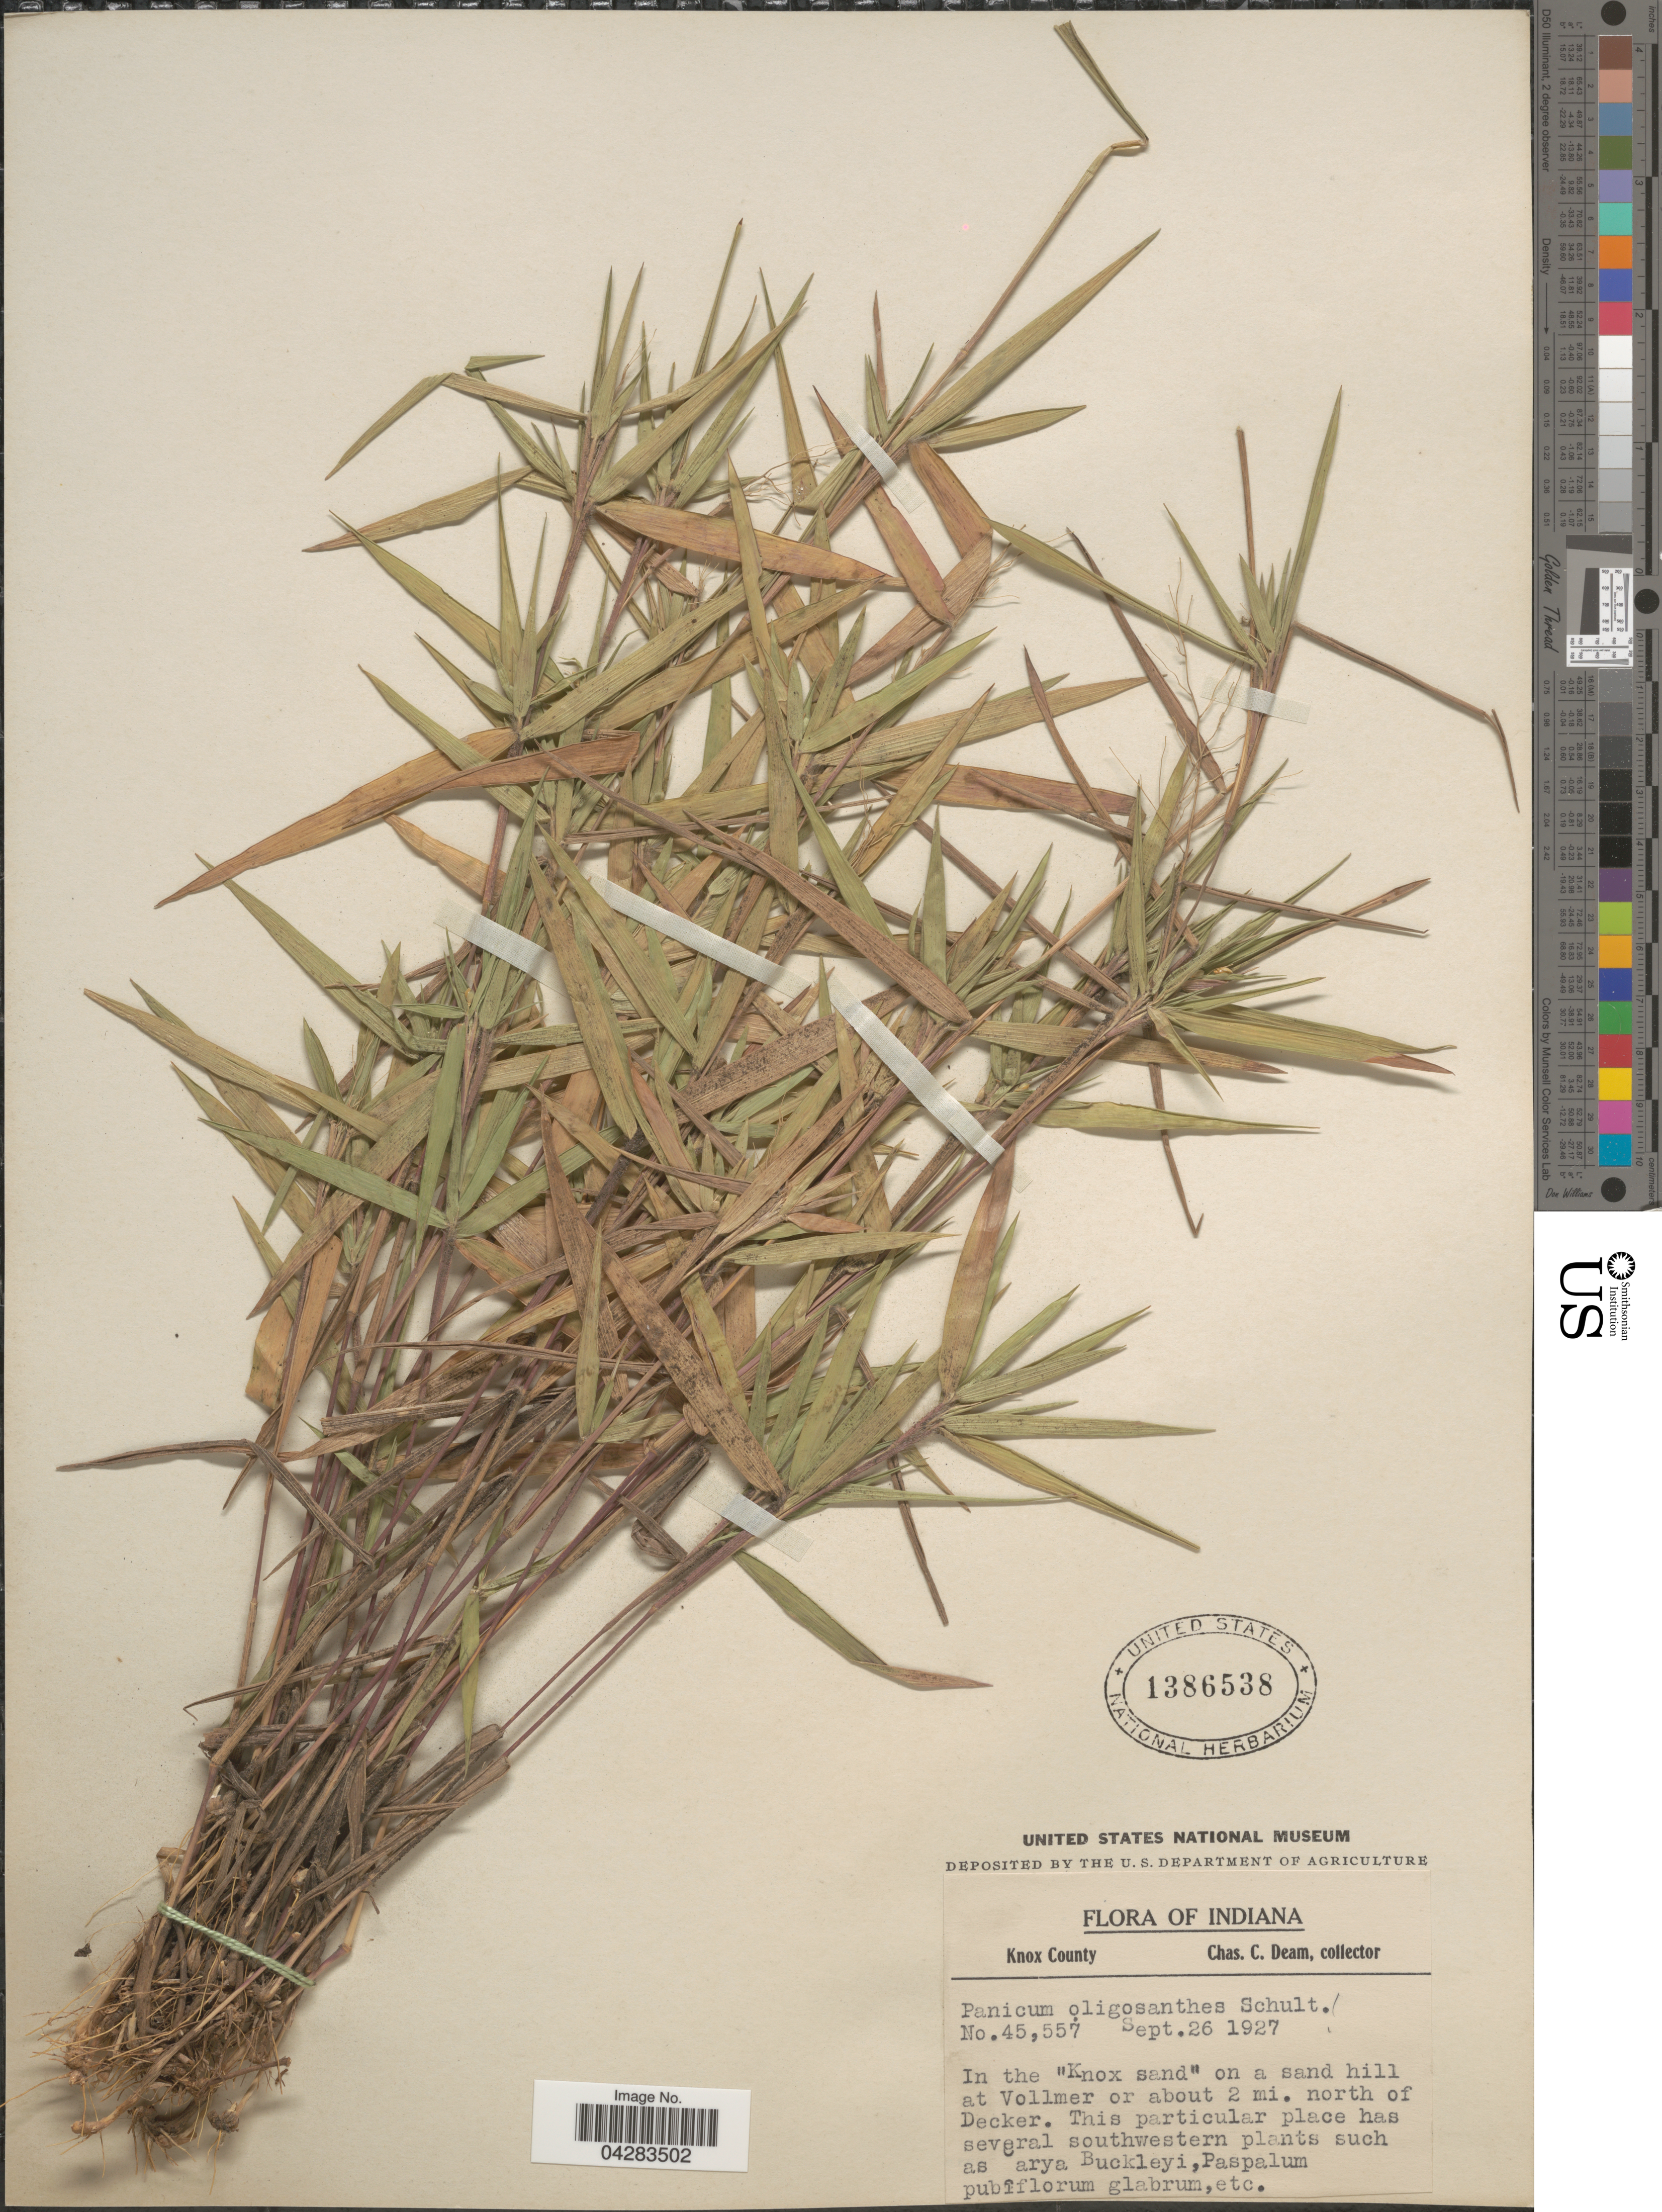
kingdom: Plantae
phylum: Tracheophyta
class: Liliopsida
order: Poales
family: Poaceae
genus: Dichanthelium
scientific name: Dichanthelium oligosanthes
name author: (Schult.) Gould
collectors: C. C. Deam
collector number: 45557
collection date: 1927-09-26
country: United States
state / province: Indiana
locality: Knox County. In the "Knox sand" on a sand hill at Vollmer or about 2 mi. north of Decker.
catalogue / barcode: US 1386538